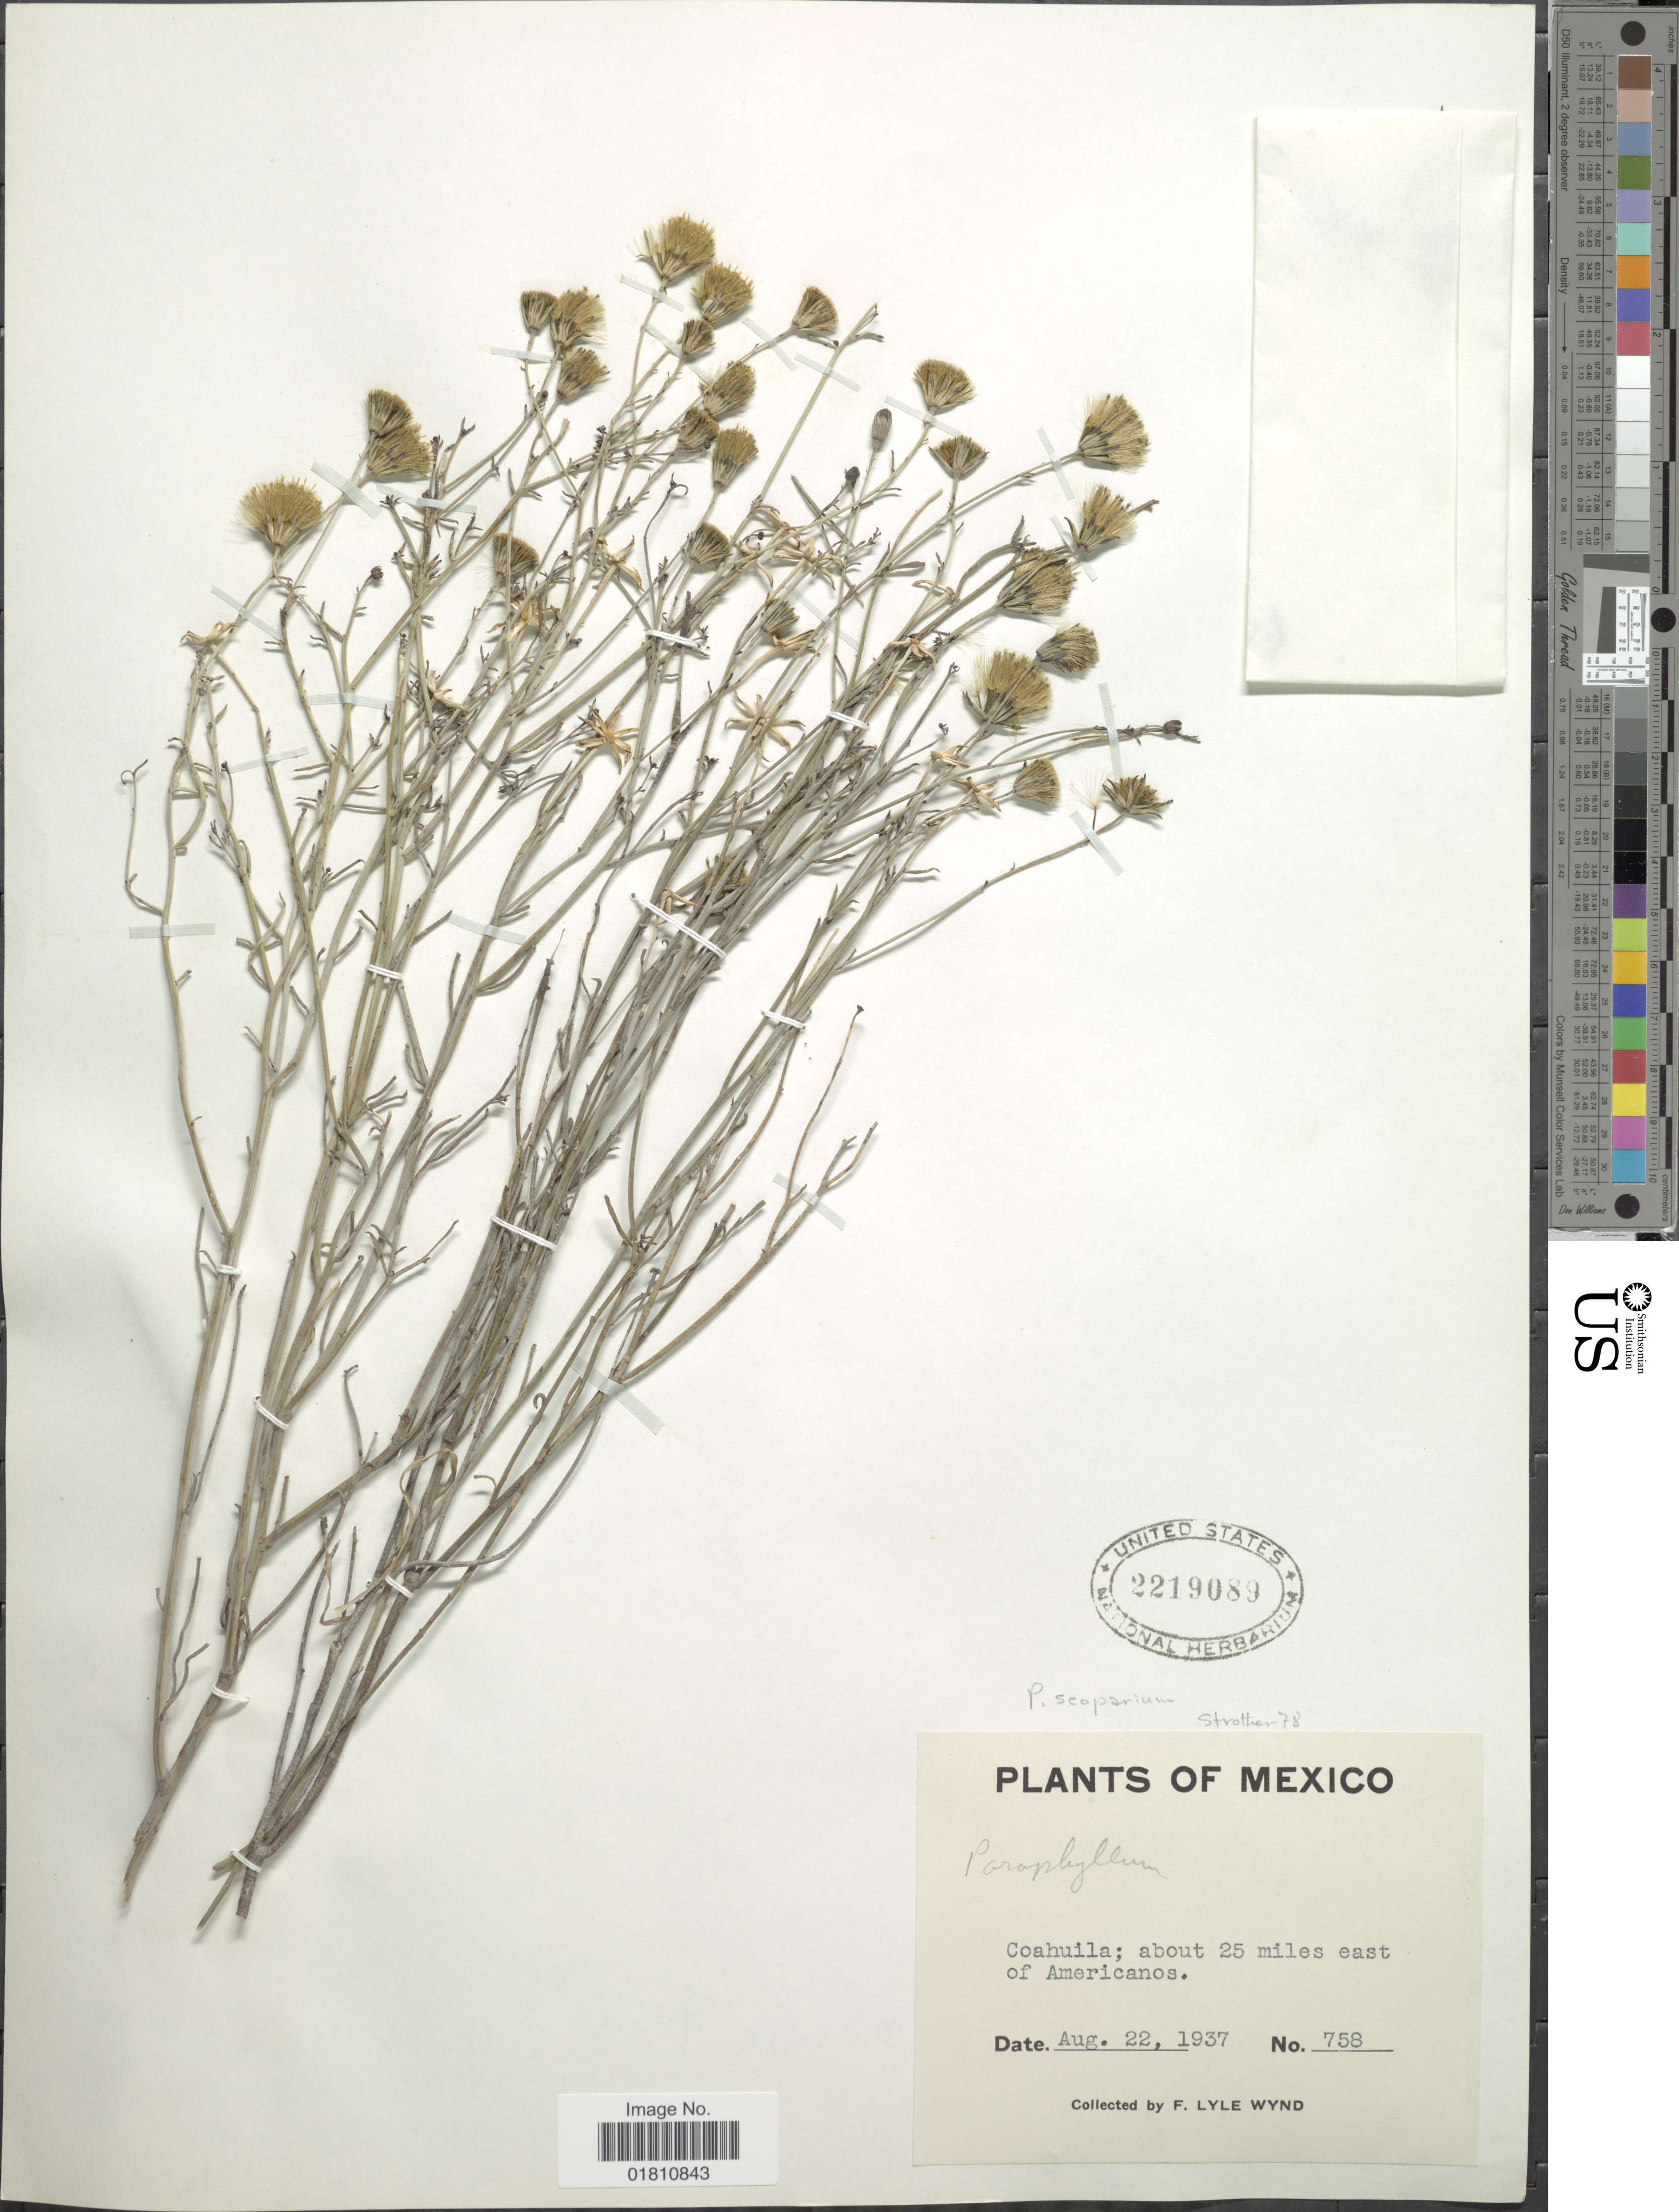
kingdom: Plantae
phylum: Tracheophyta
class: Magnoliopsida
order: Asterales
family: Asteraceae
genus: Porophyllum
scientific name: Porophyllum scoparium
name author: A. Gray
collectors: F. L. Wynd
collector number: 758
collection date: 1937-08-22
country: Mexico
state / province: Coahuila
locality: About 25 miles east of Americanos.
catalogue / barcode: US 2219089